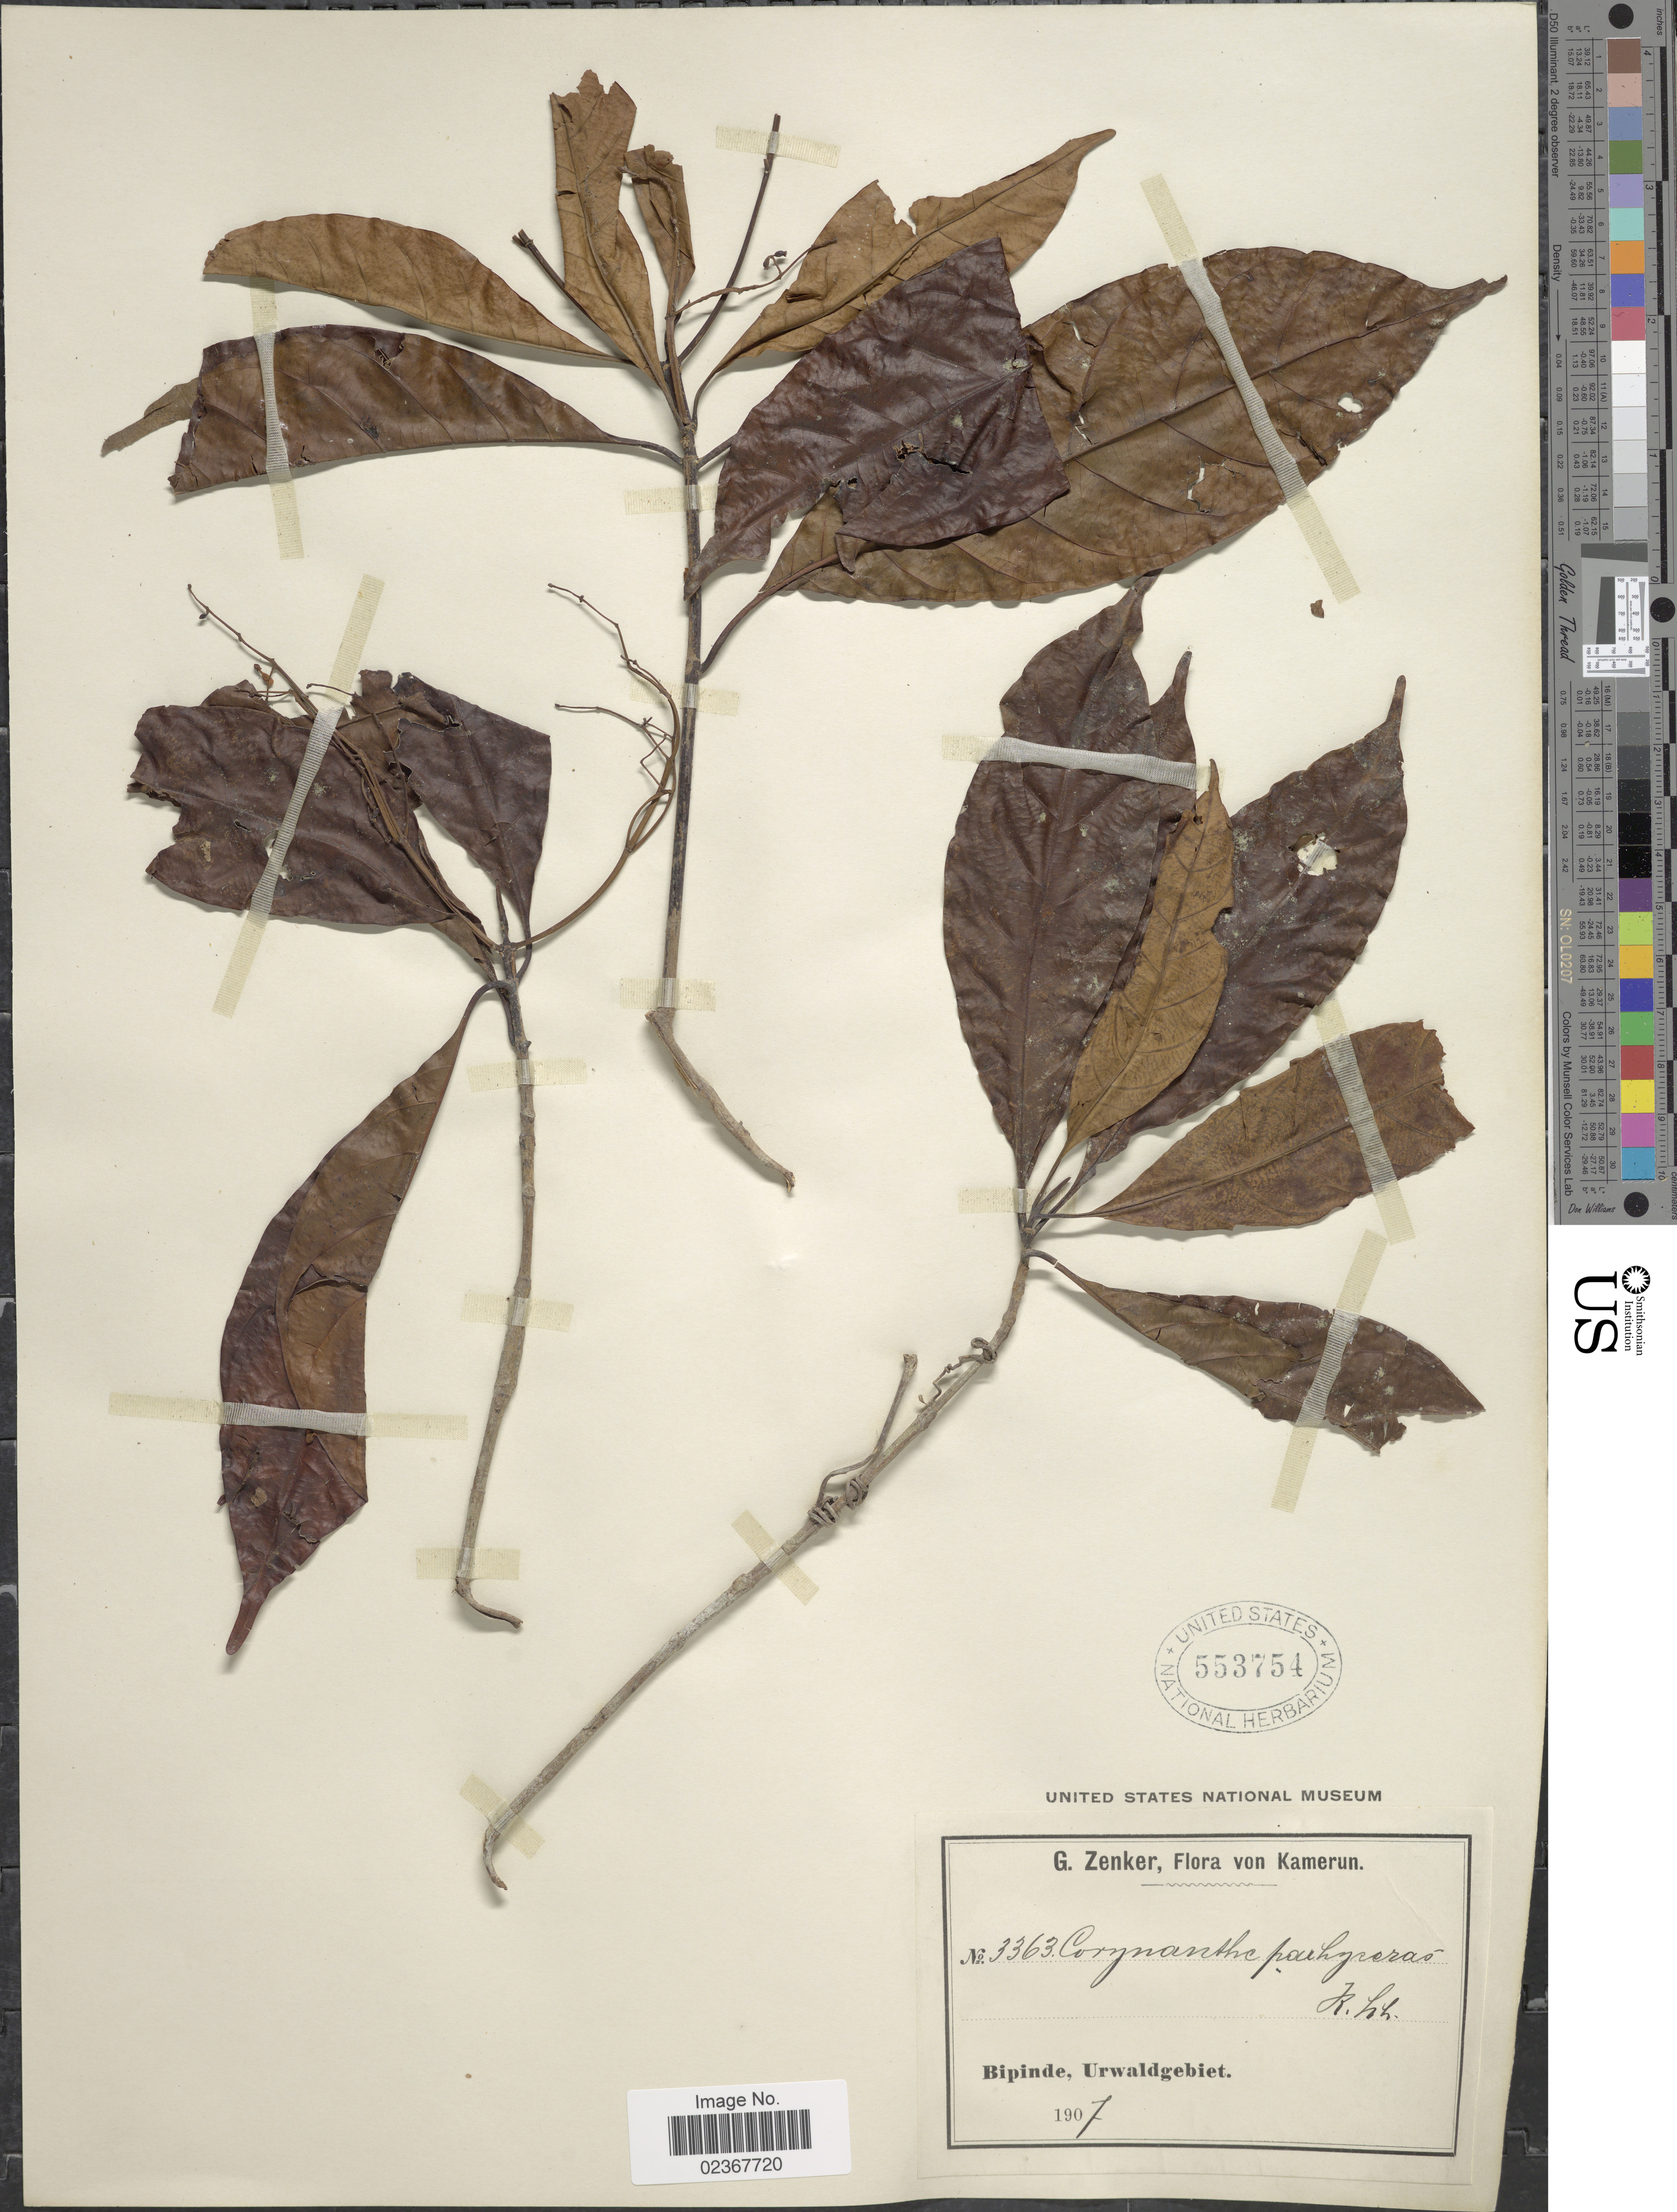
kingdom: Plantae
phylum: Tracheophyta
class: Magnoliopsida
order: Gentianales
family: Rubiaceae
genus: Corynanthe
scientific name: Corynanthe pachyceras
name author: K. Schum.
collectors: G. A. Zenker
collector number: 3363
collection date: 1907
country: Cameroon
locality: Kamerun, Bipinde, Urwaldgebiet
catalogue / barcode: US 553754